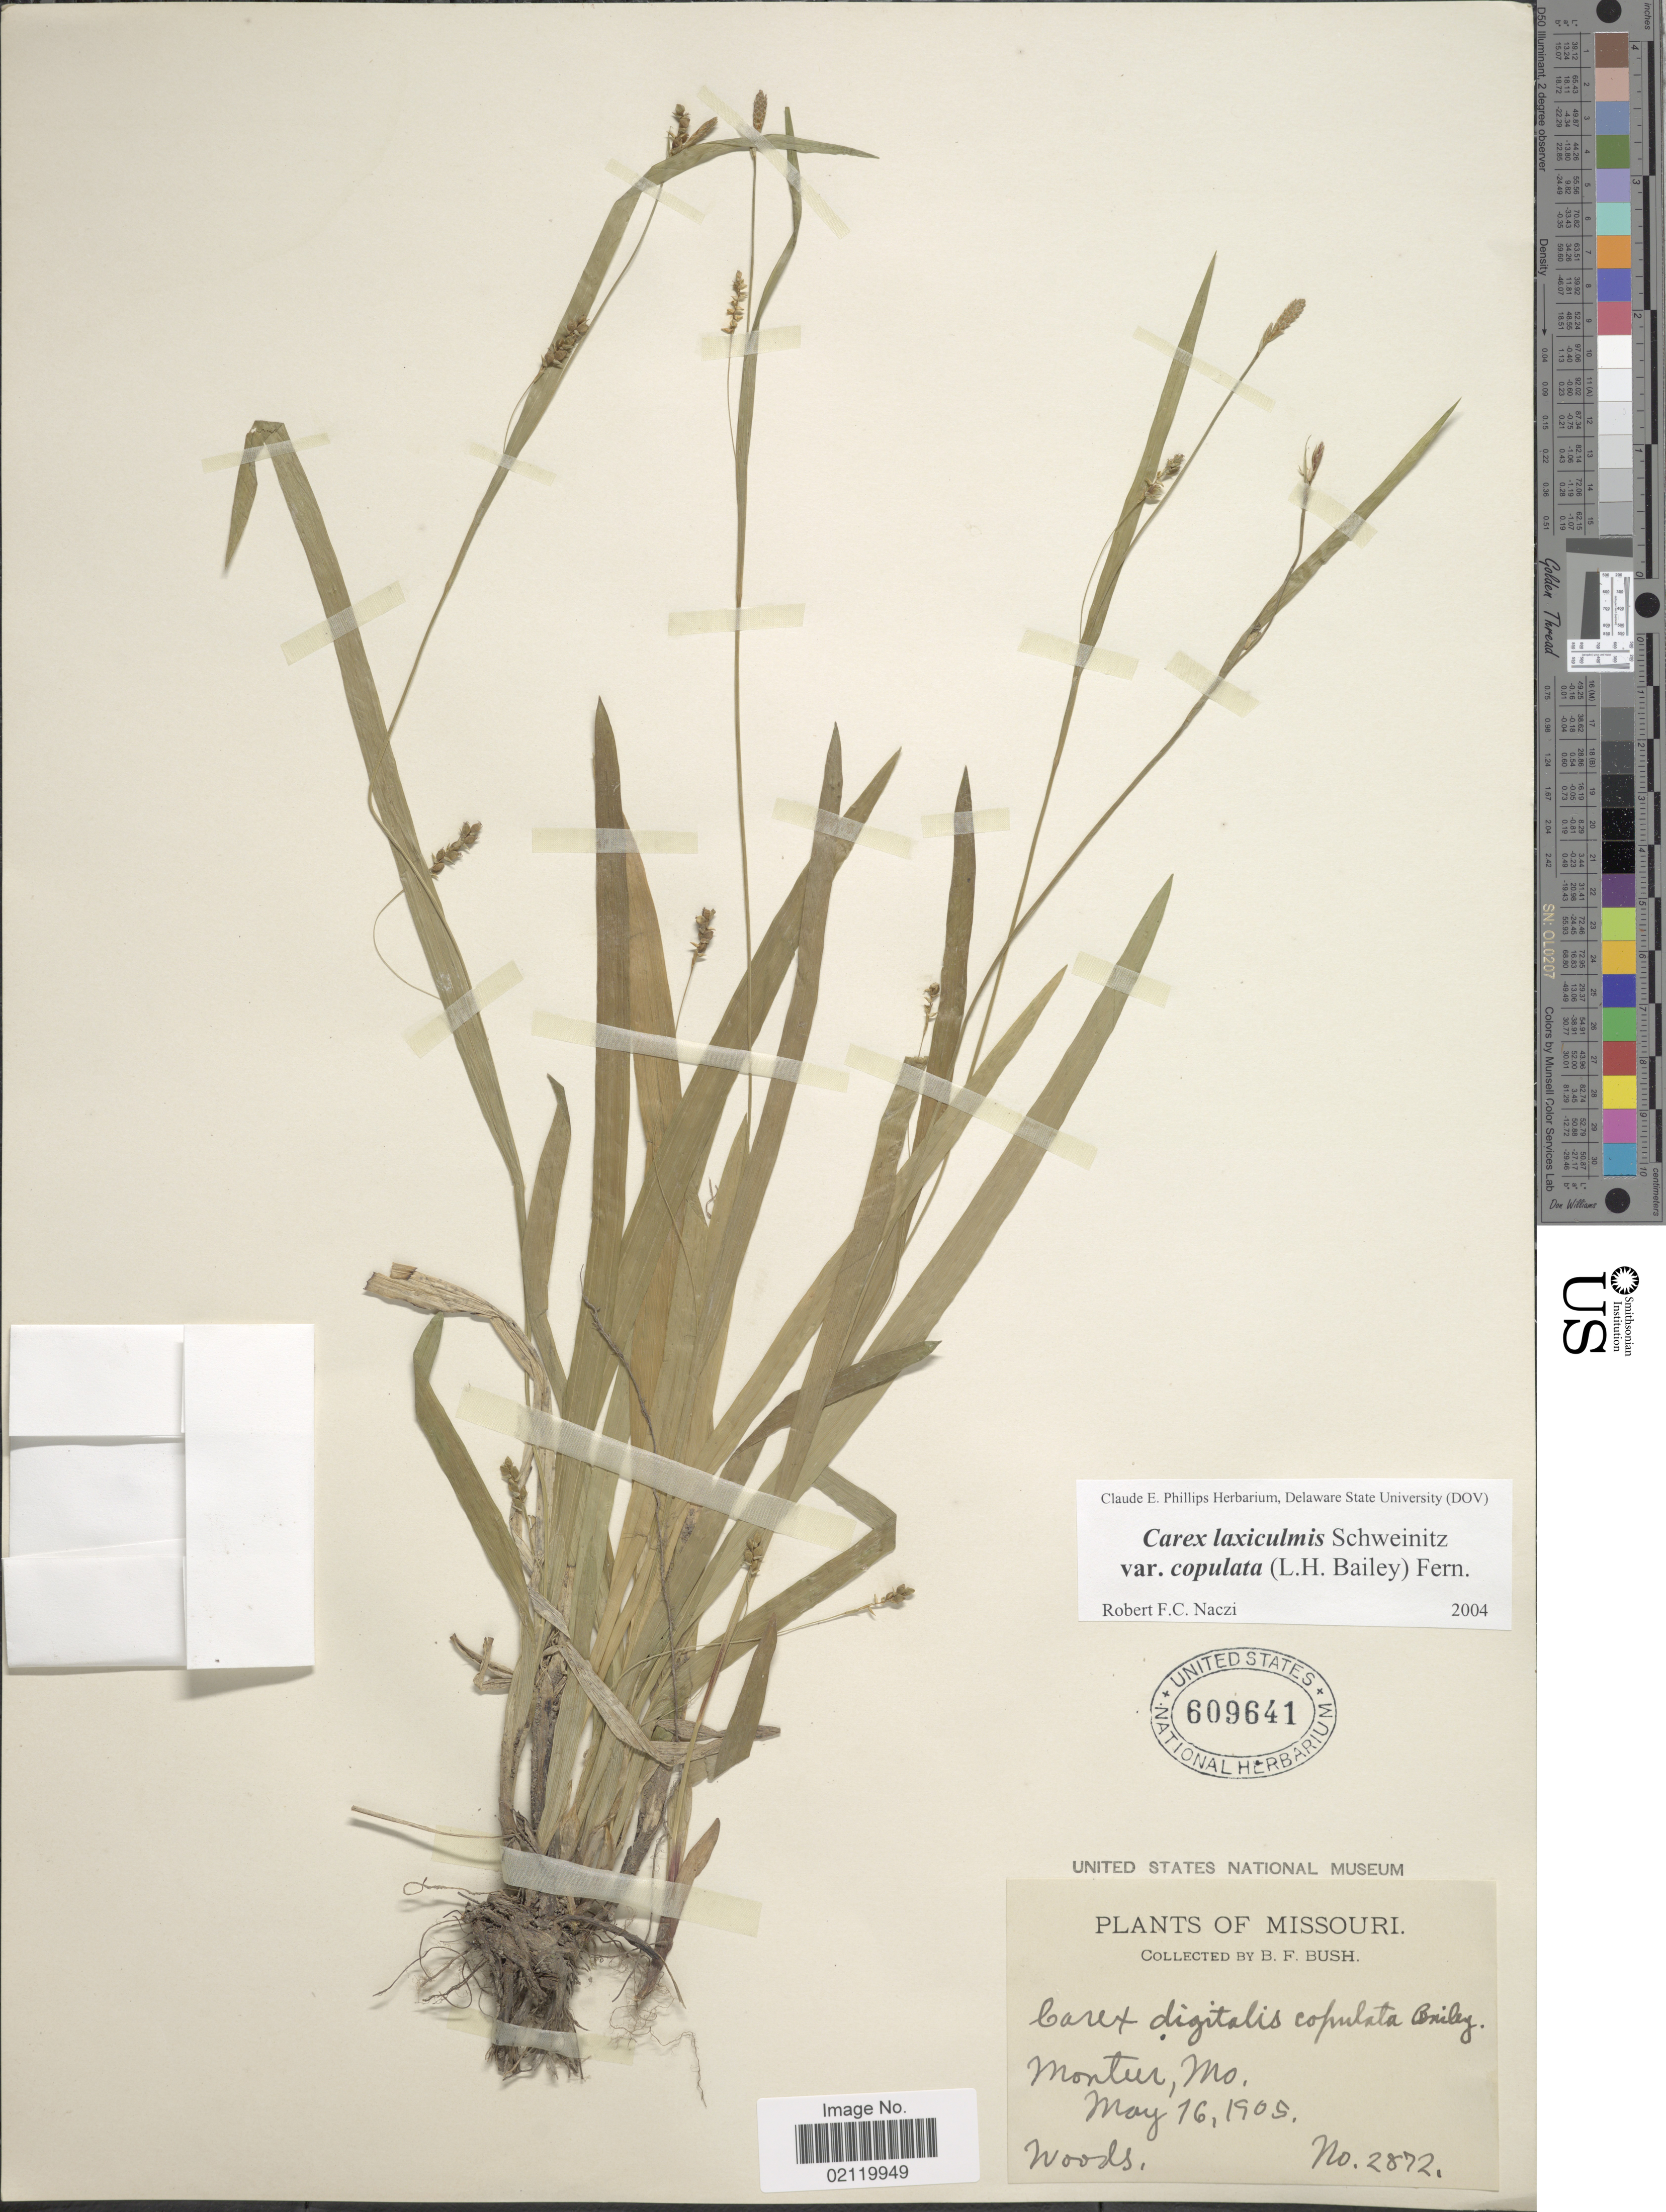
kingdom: Plantae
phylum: Tracheophyta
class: Liliopsida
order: Poales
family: Cyperaceae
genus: Carex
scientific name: Carex laxiculmis var. copulata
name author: (L.H. Bailey) Fernald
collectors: B. F. Bush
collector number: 2872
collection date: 1905-05-16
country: United States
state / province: Missouri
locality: Montur, Mo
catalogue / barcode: US 609641